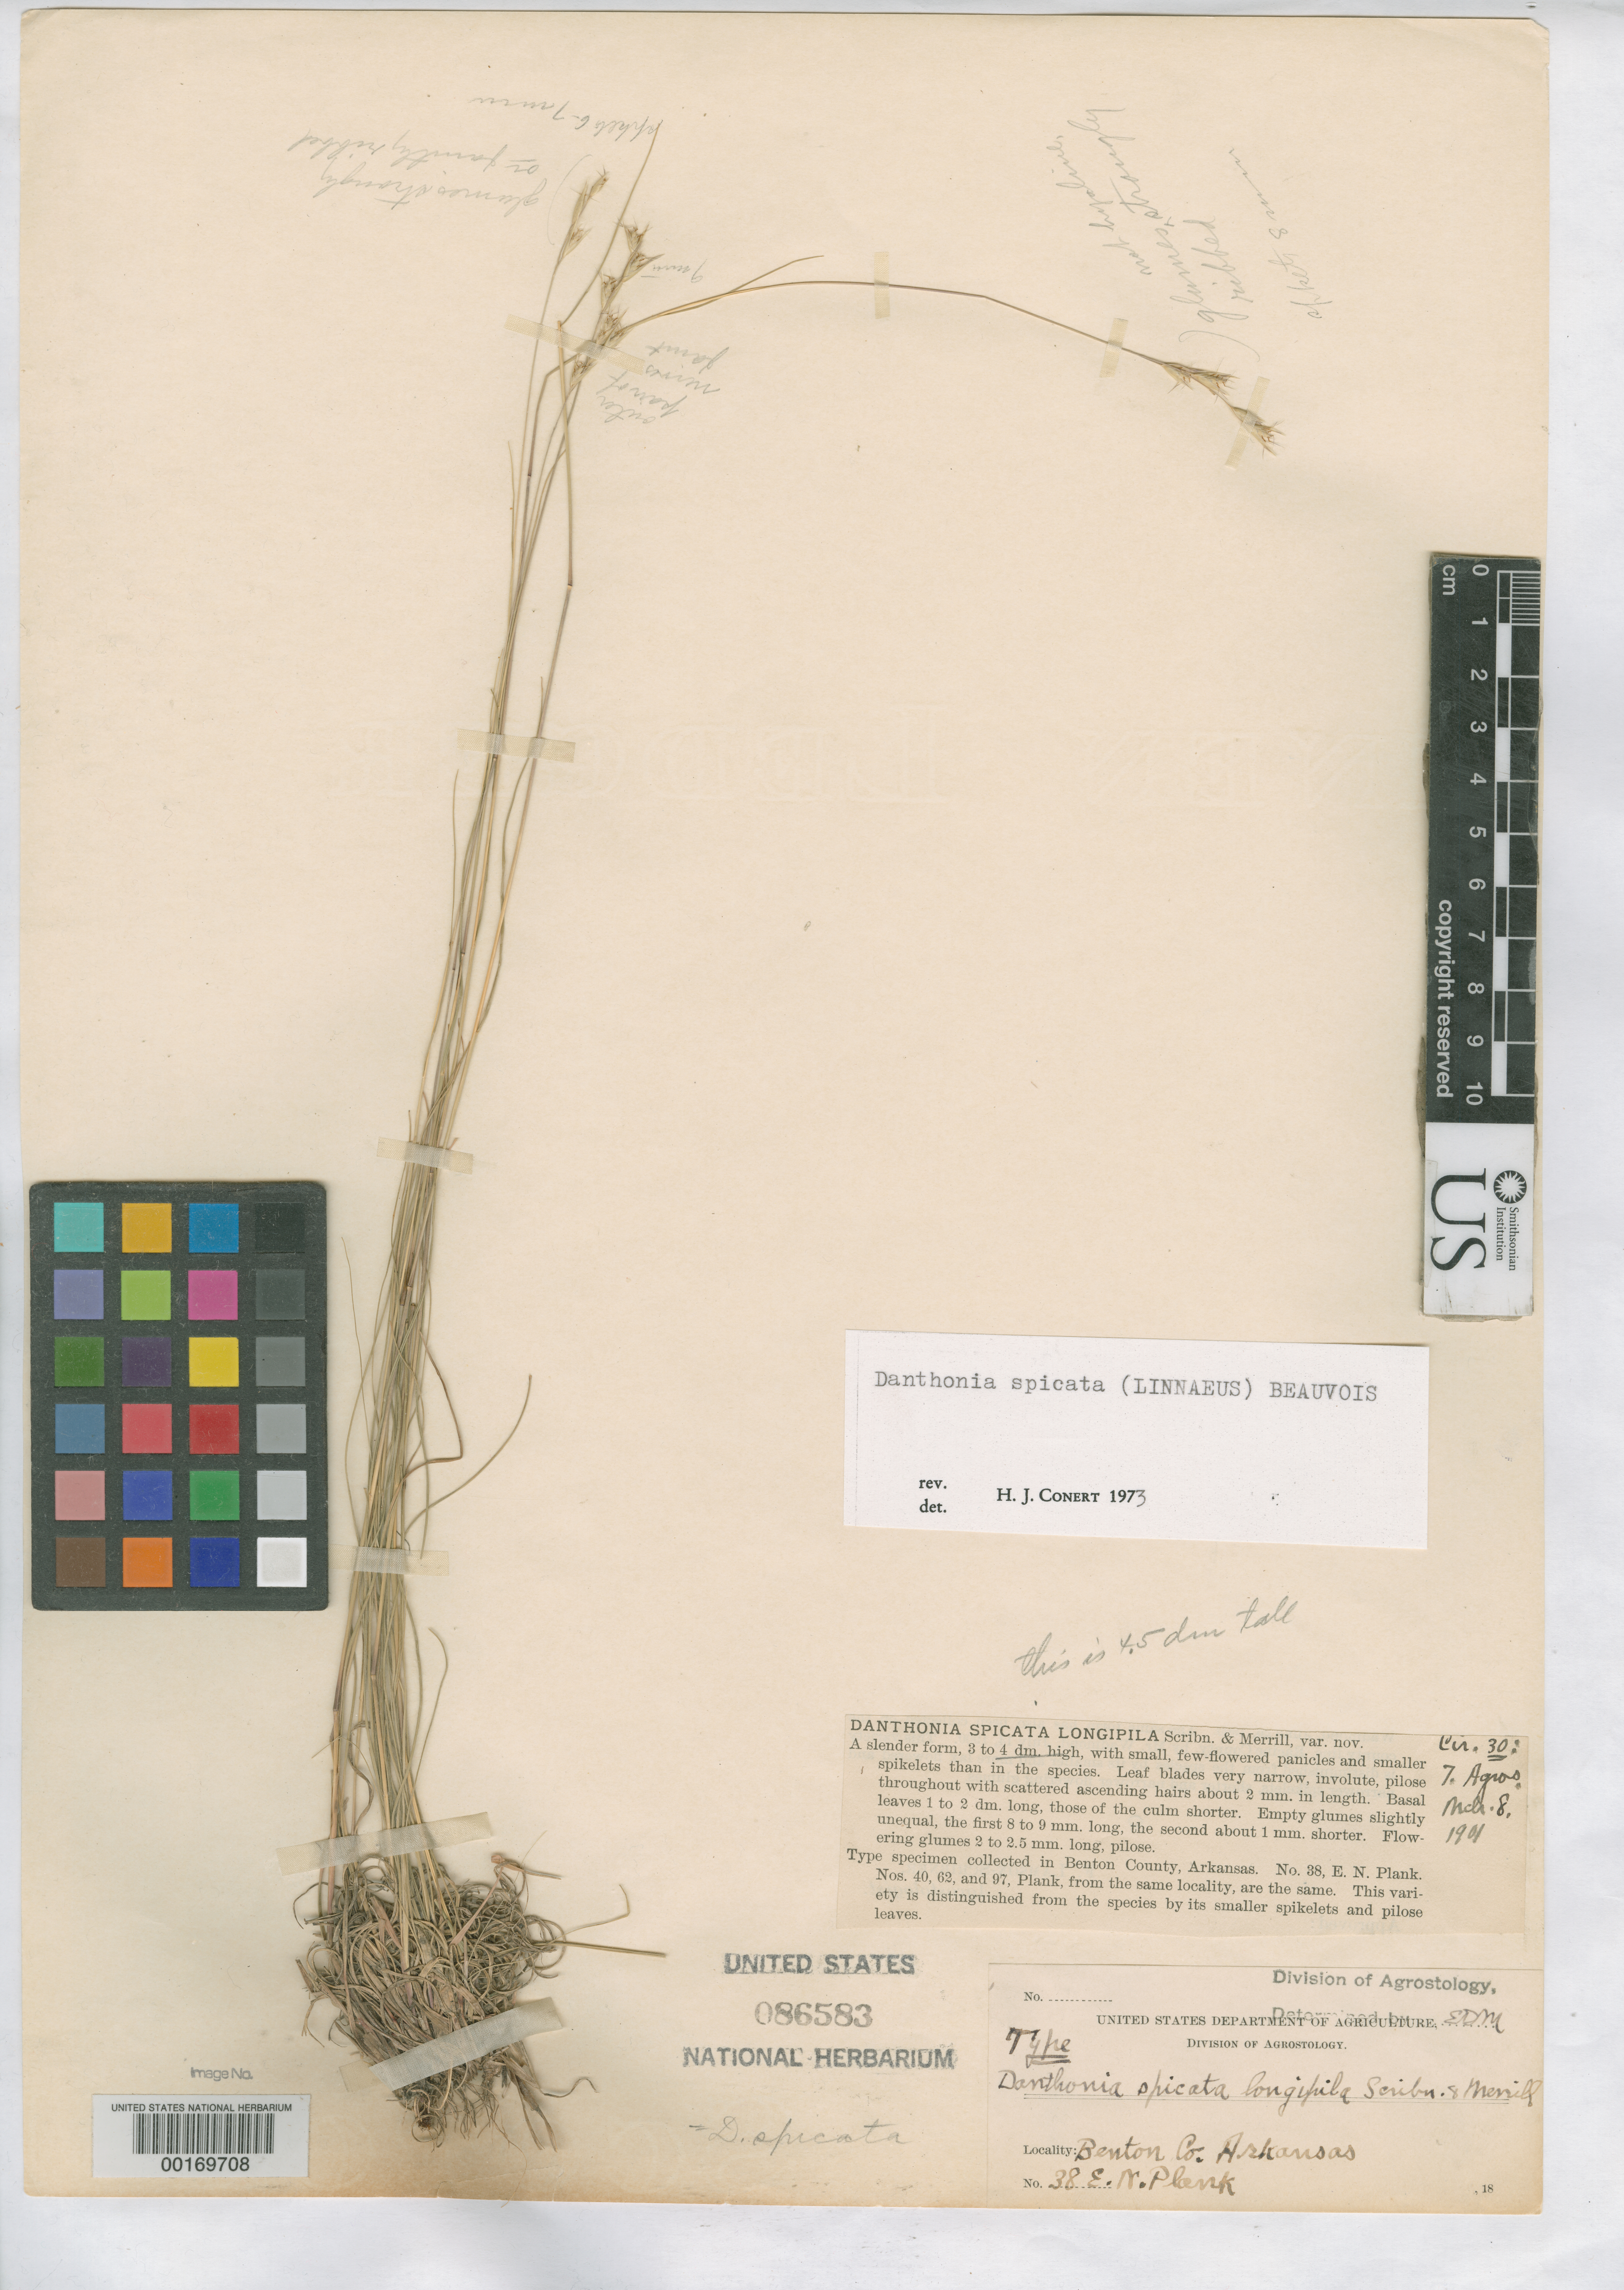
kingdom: Plantae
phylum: Tracheophyta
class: Liliopsida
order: Poales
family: Poaceae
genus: Danthonia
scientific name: Danthonia spicata var. longipila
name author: Scribn. & Merr.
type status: Isotype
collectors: E. Plank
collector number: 38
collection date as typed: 18--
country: United States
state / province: Arkansas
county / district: Benton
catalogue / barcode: US 86583